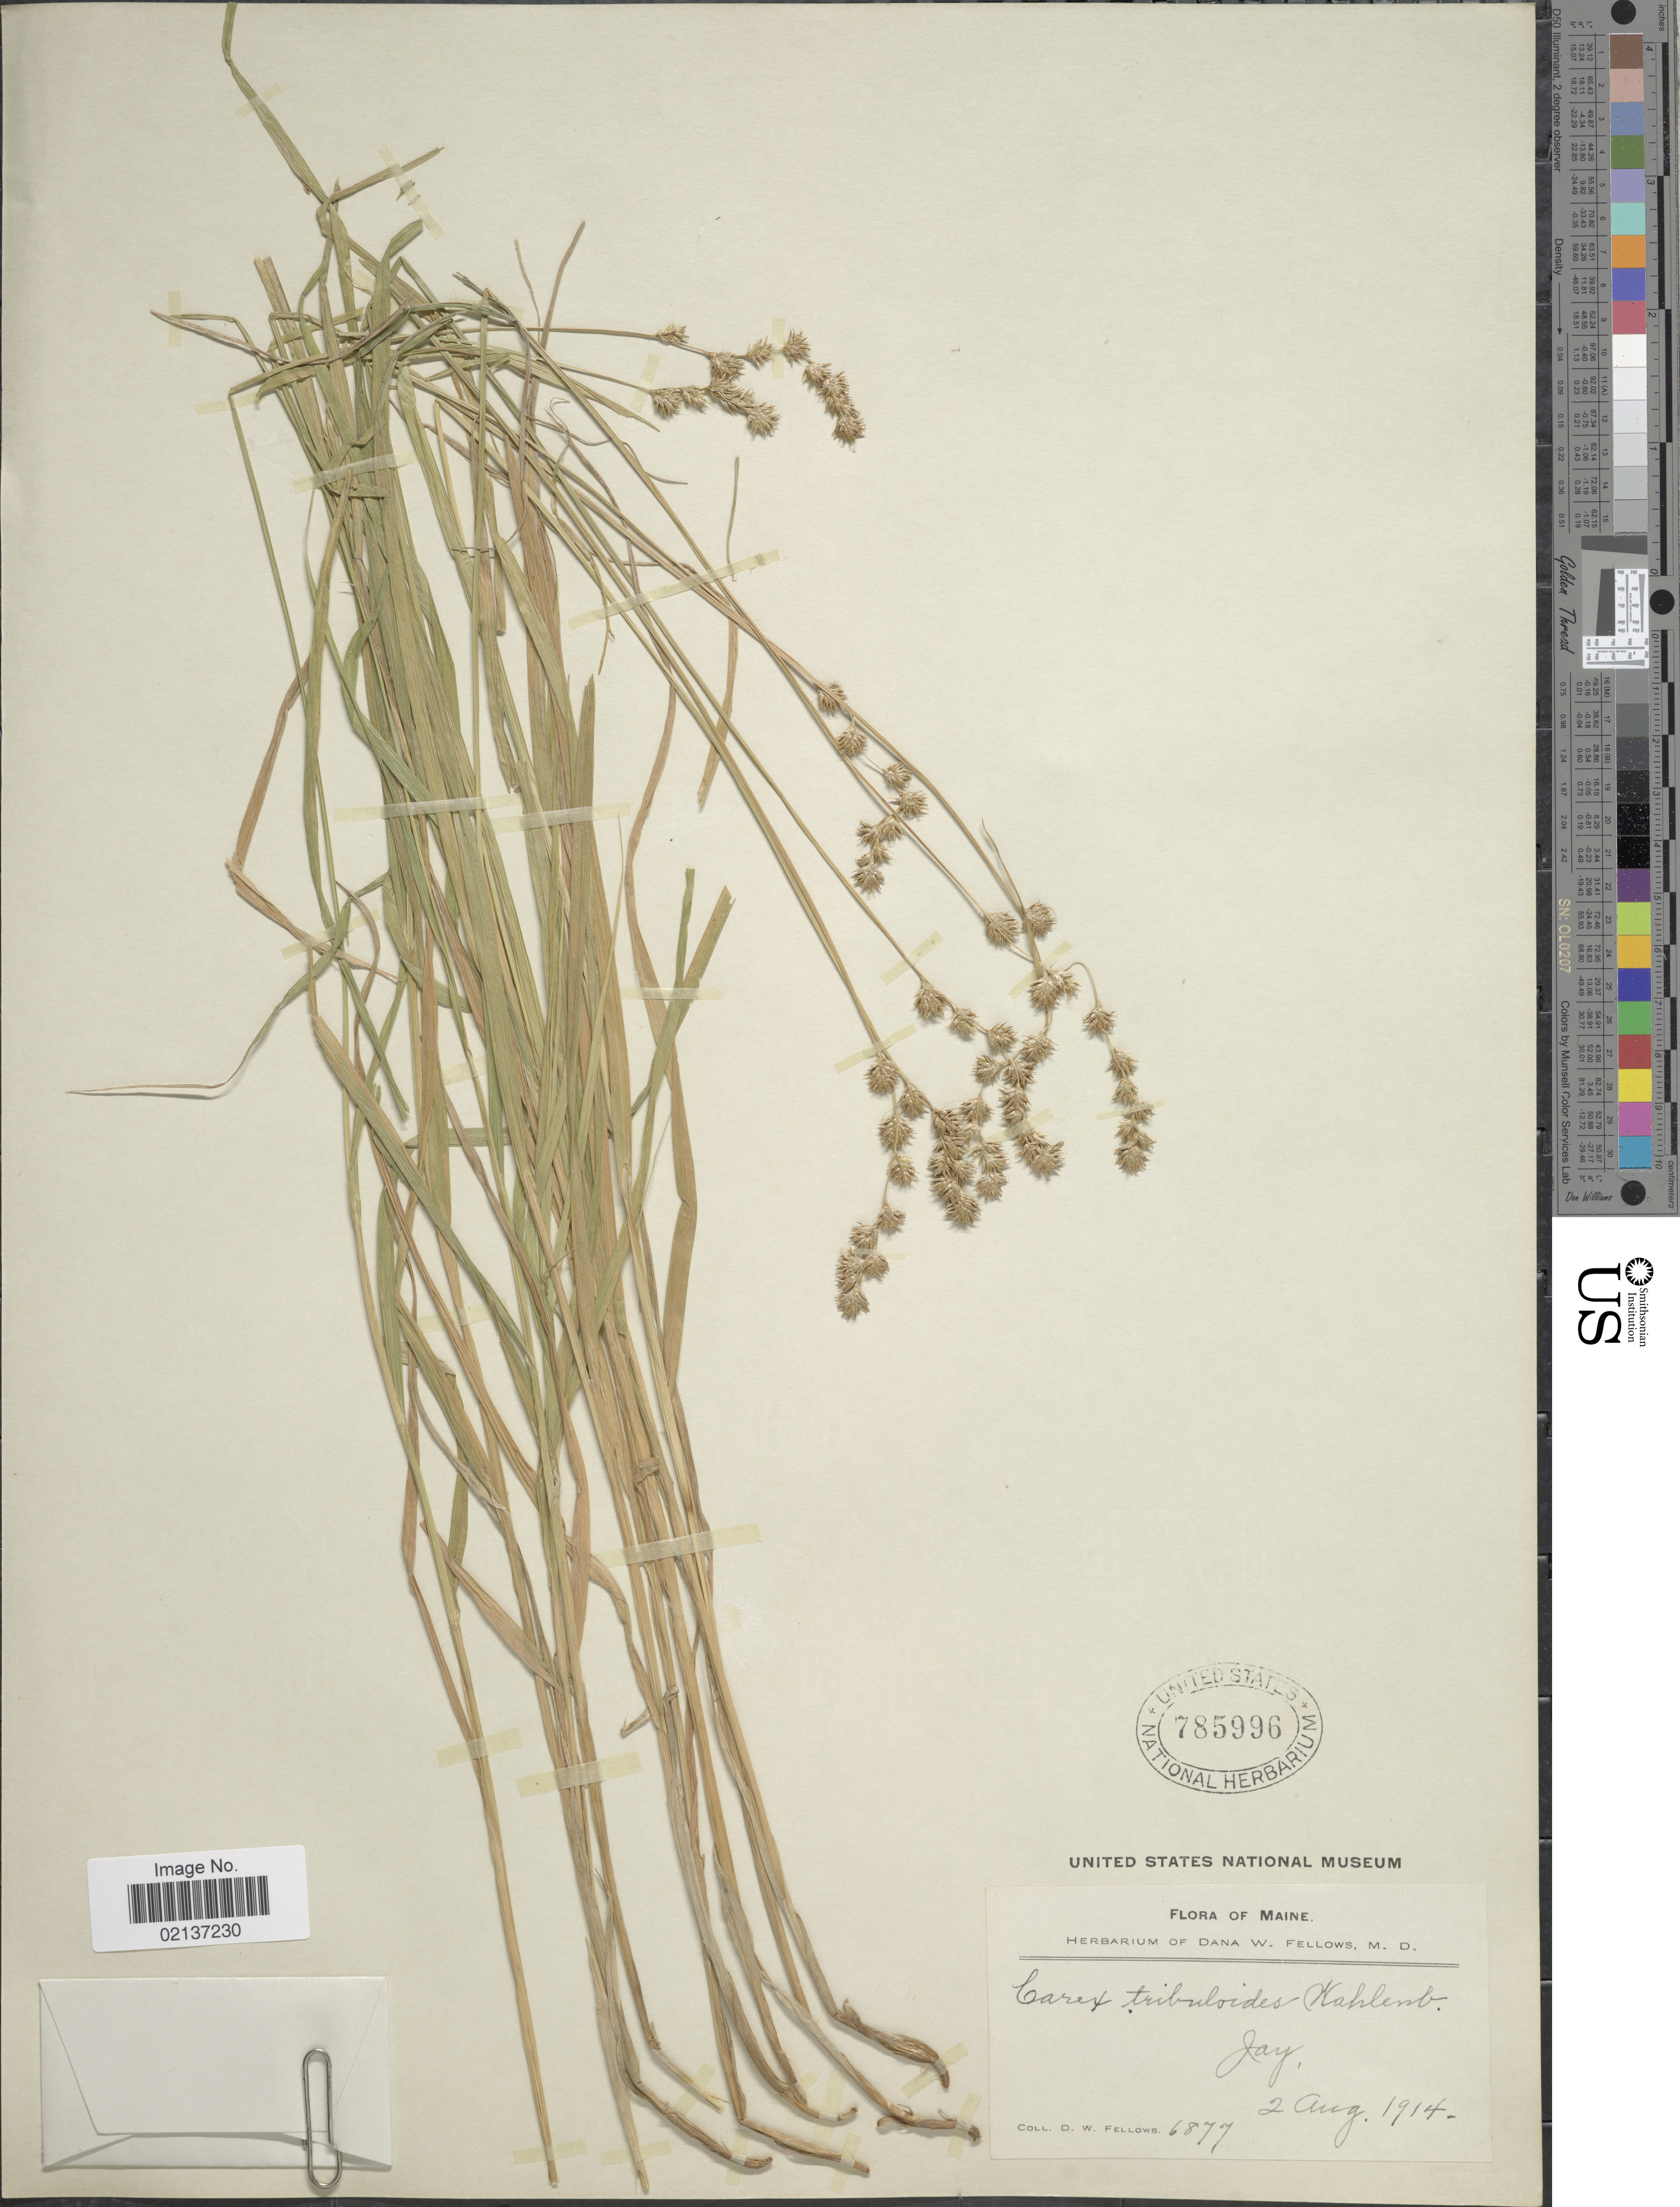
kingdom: Plantae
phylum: Tracheophyta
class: Liliopsida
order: Poales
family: Cyperaceae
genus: Carex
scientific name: Carex tribuloides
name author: Wahlenb.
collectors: D. W. Fellows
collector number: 6877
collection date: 1914-08-02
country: United States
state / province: Maine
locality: Jay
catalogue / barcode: US 785996